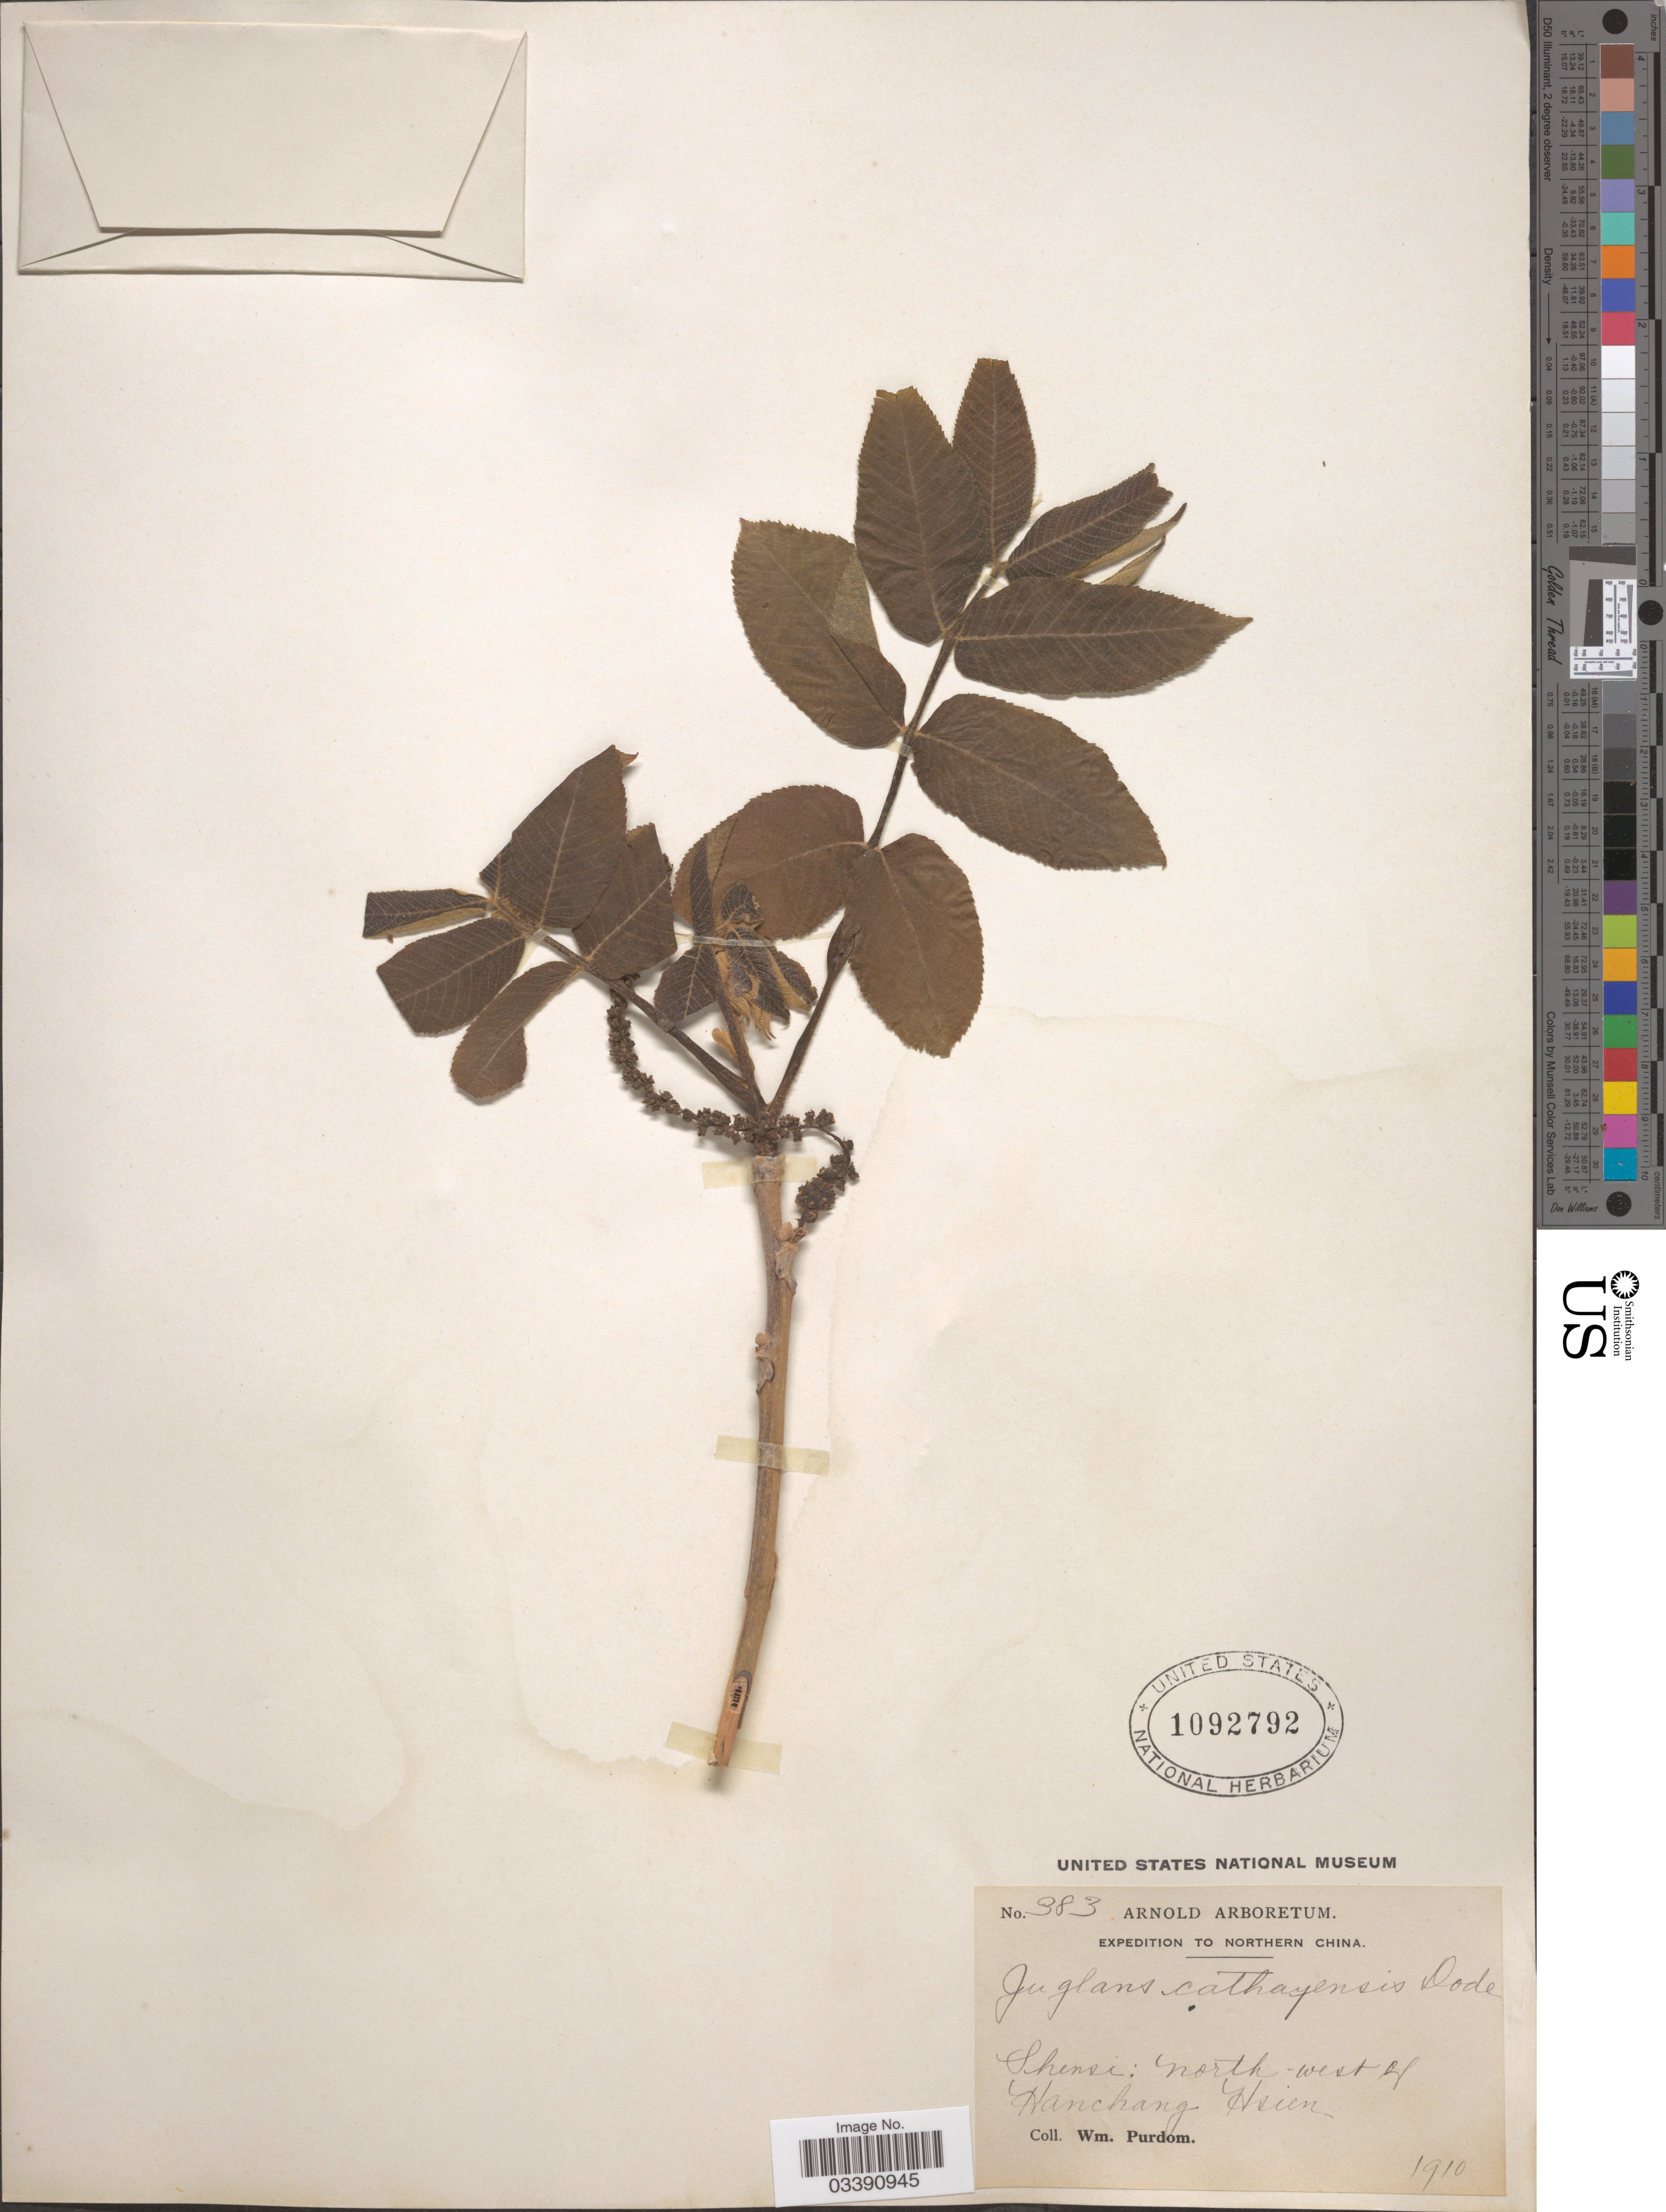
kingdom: Plantae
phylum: Tracheophyta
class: Magnoliopsida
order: Fagales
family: Juglandaceae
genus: Juglans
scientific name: Juglans cathayensis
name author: Dode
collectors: W. Purdom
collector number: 383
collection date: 1910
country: China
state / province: Shaanxi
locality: Northern China. Shensi: north-west of Hanchang Hsien.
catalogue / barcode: US 1092792